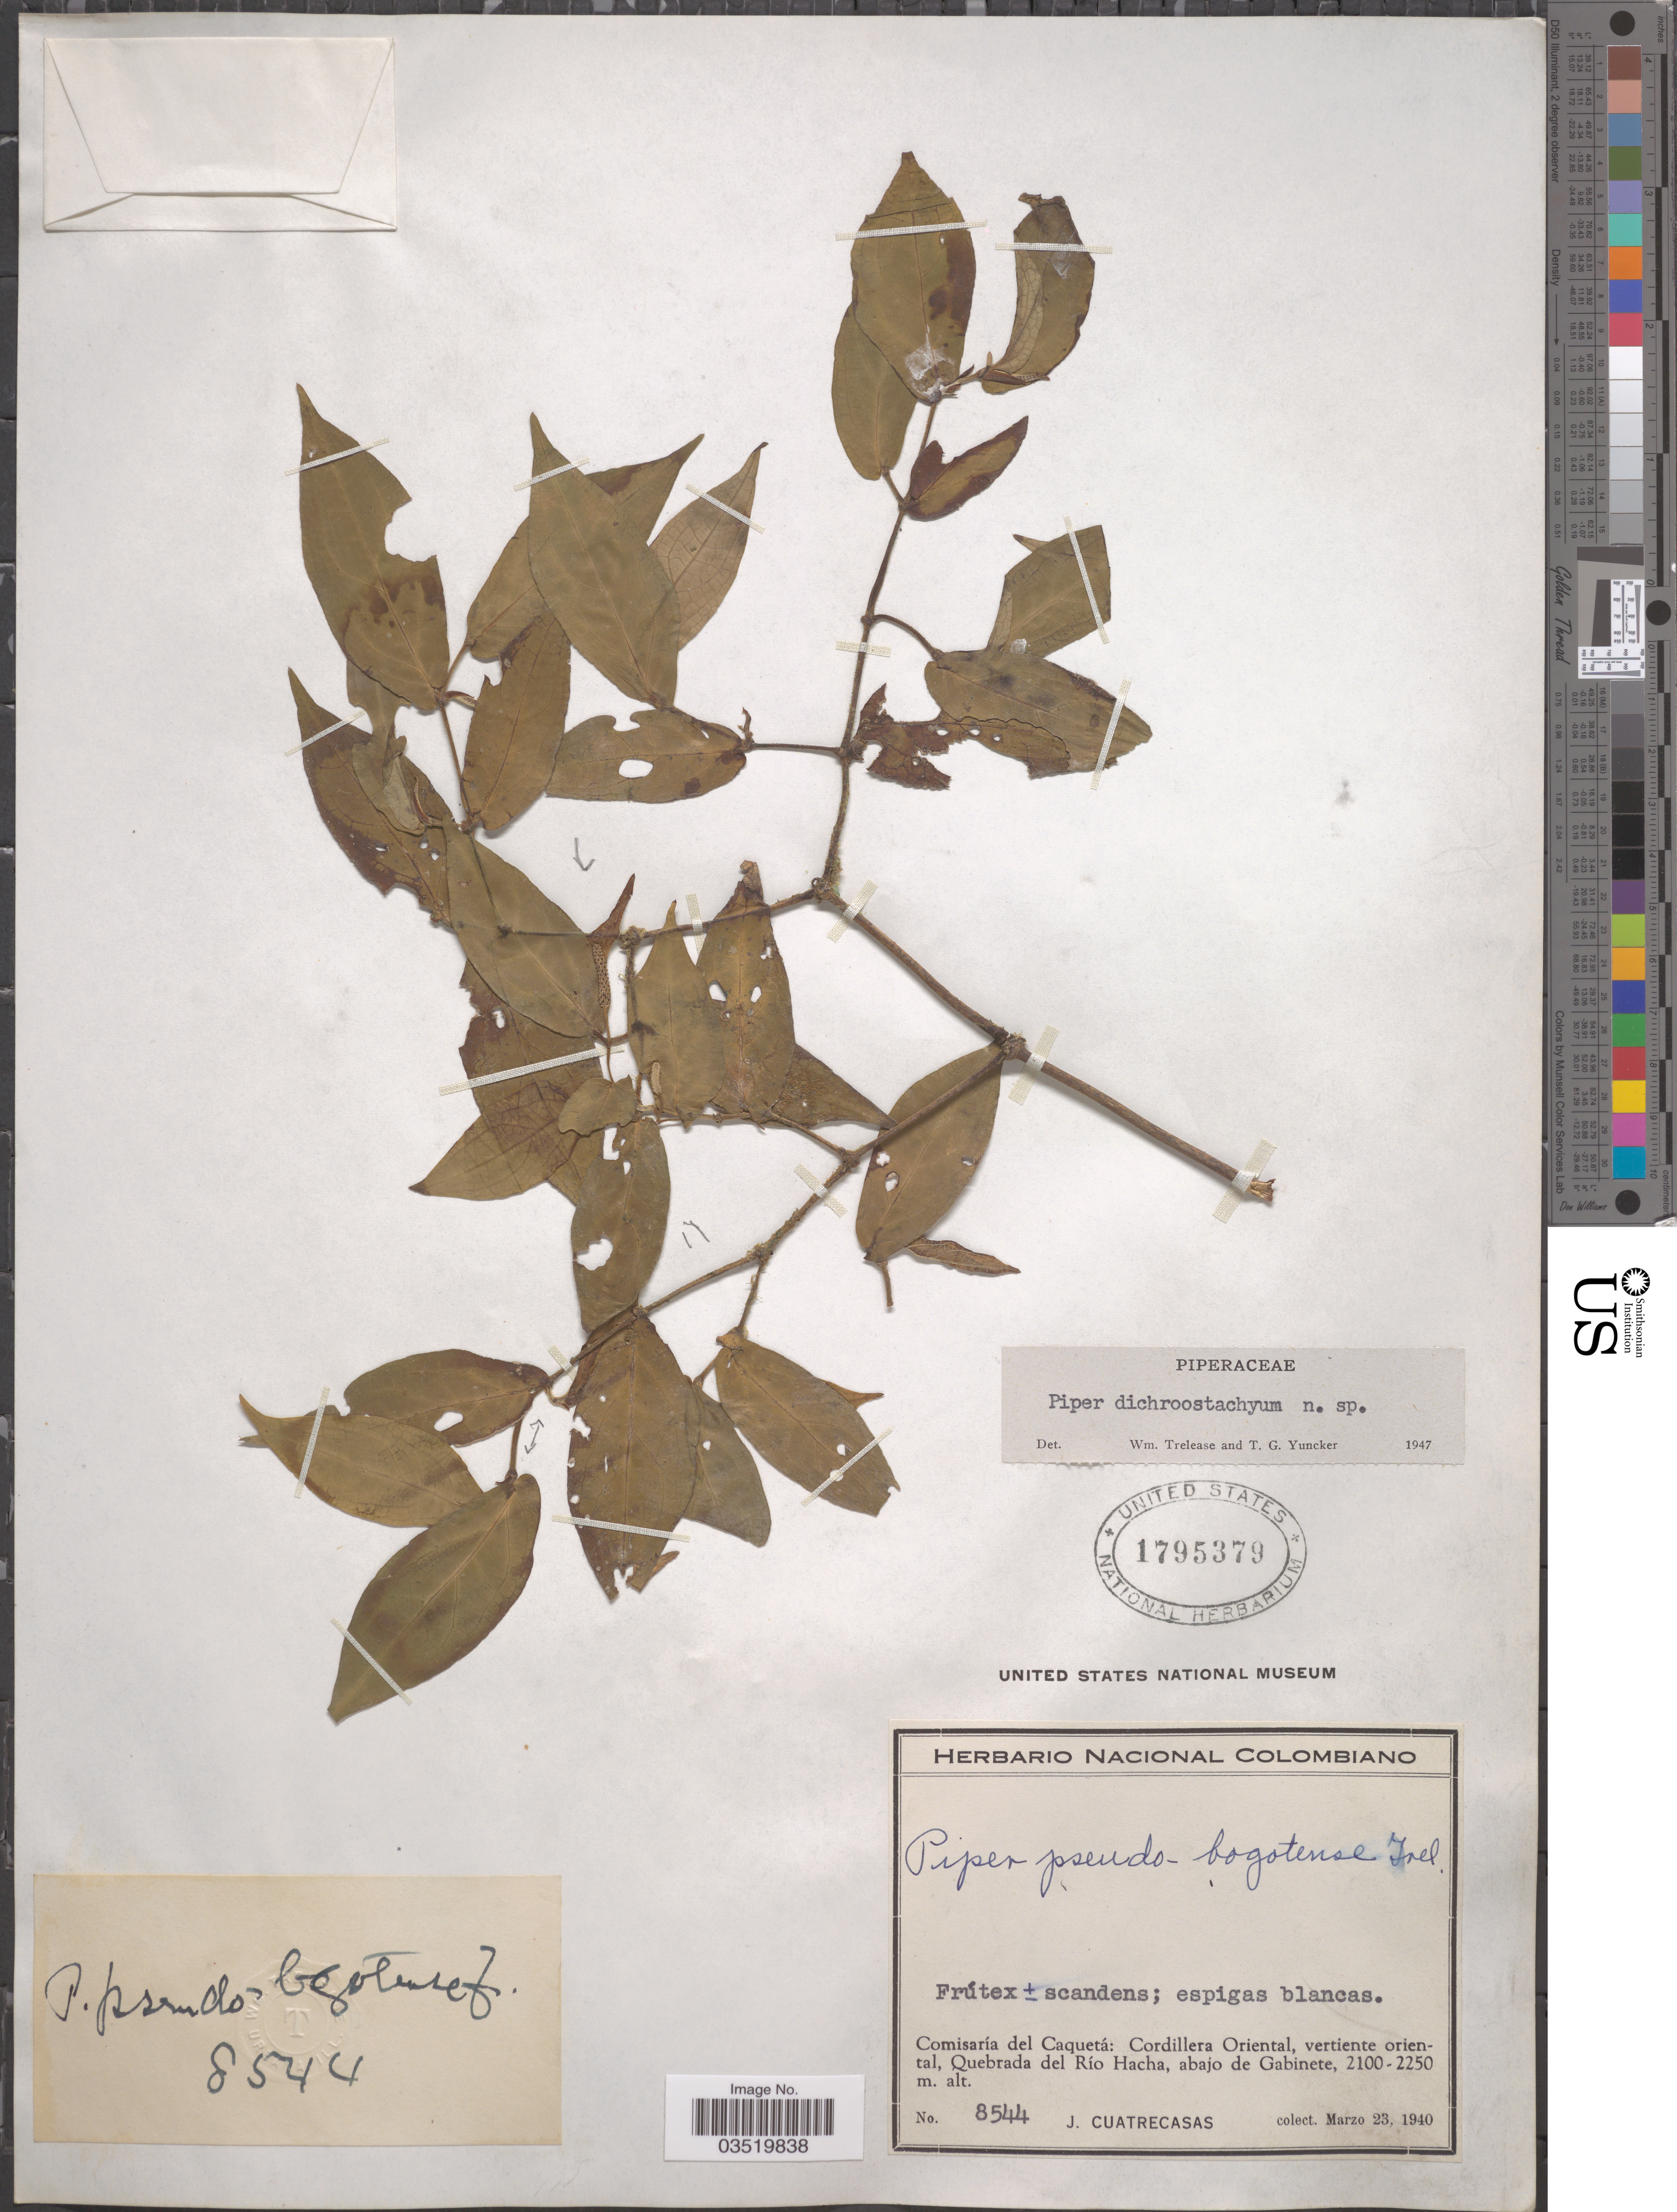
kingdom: Plantae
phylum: Tracheophyta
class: Magnoliopsida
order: Piperales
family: Piperaceae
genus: Piper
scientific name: Piper dichroostachyum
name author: Trel. & Yunck.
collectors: J. Cuatrecasas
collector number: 8544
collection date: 1940-03-23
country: Colombia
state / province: Caquetá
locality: Comisaría del Caquetá: Cordillera Oriental, vertiente oriental, Quebrada del Río Hacha, abajo de Gabinete.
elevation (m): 2100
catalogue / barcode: US 1795379